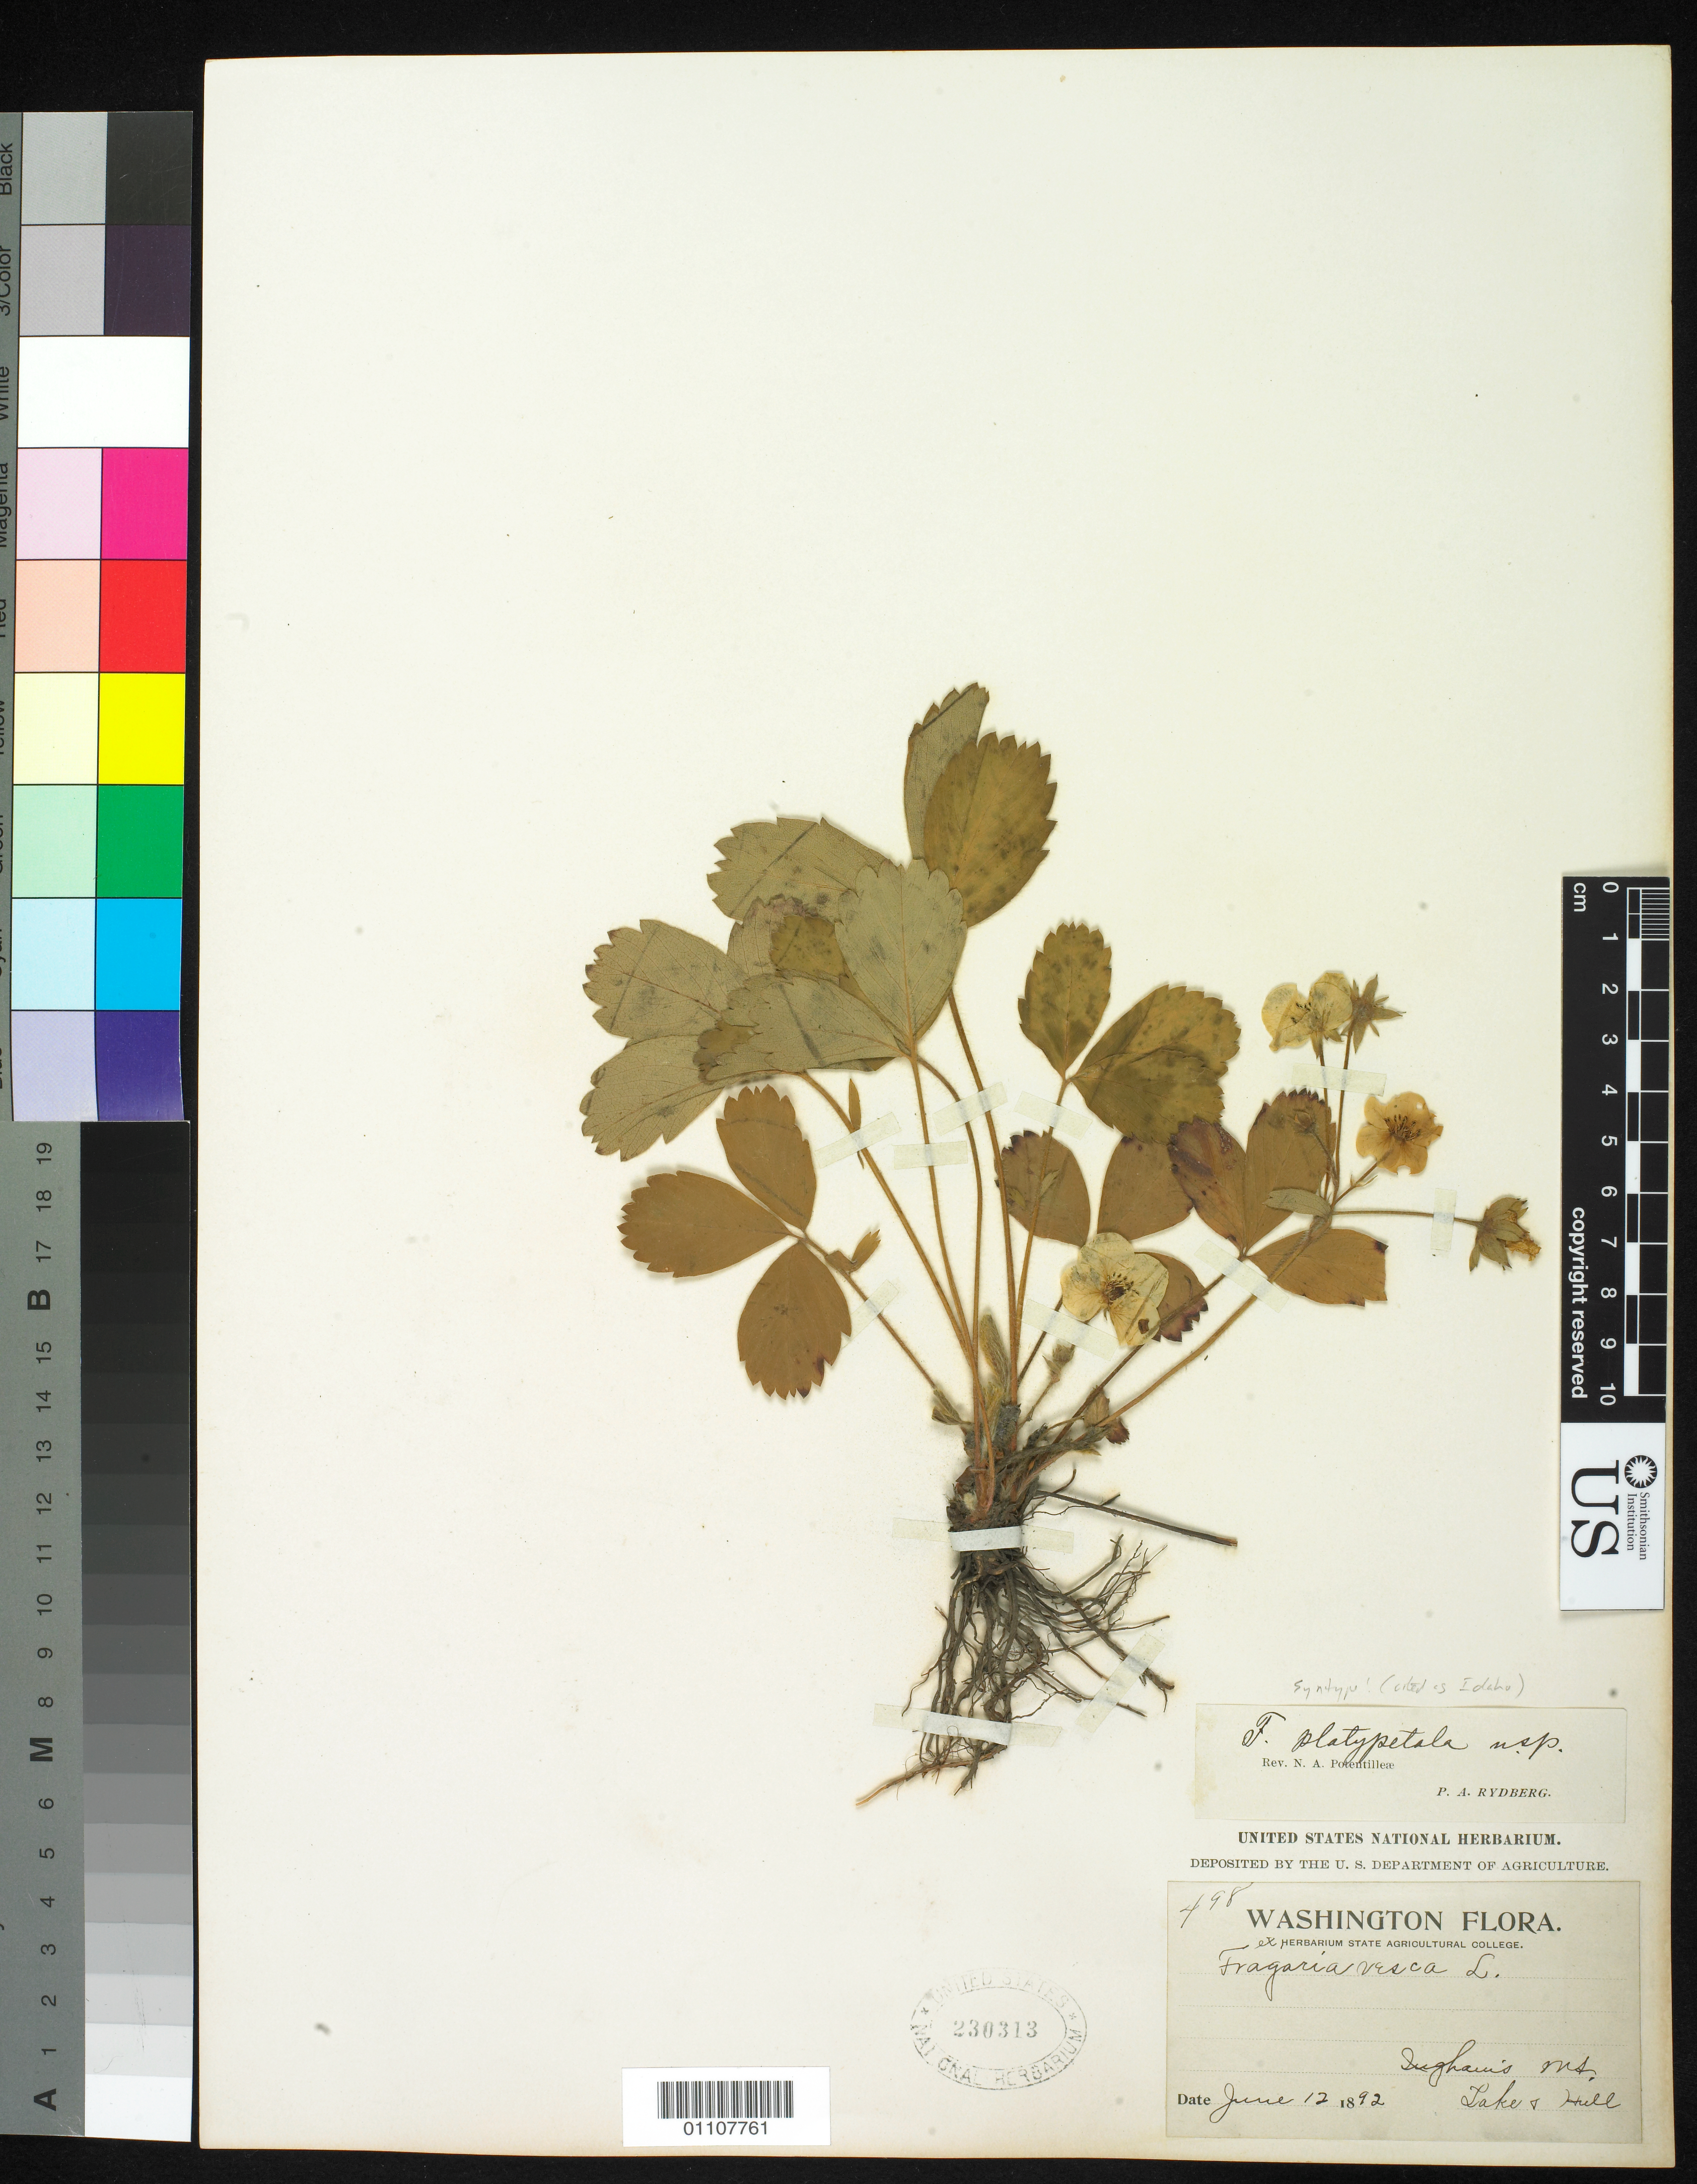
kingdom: Plantae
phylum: Tracheophyta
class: Magnoliopsida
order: Rosales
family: Rosaceae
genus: Fragaria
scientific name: Fragaria platypetala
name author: Rydb.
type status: Syntype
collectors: E. Lake & W. Hull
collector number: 498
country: United States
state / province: Washington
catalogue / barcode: US 230313